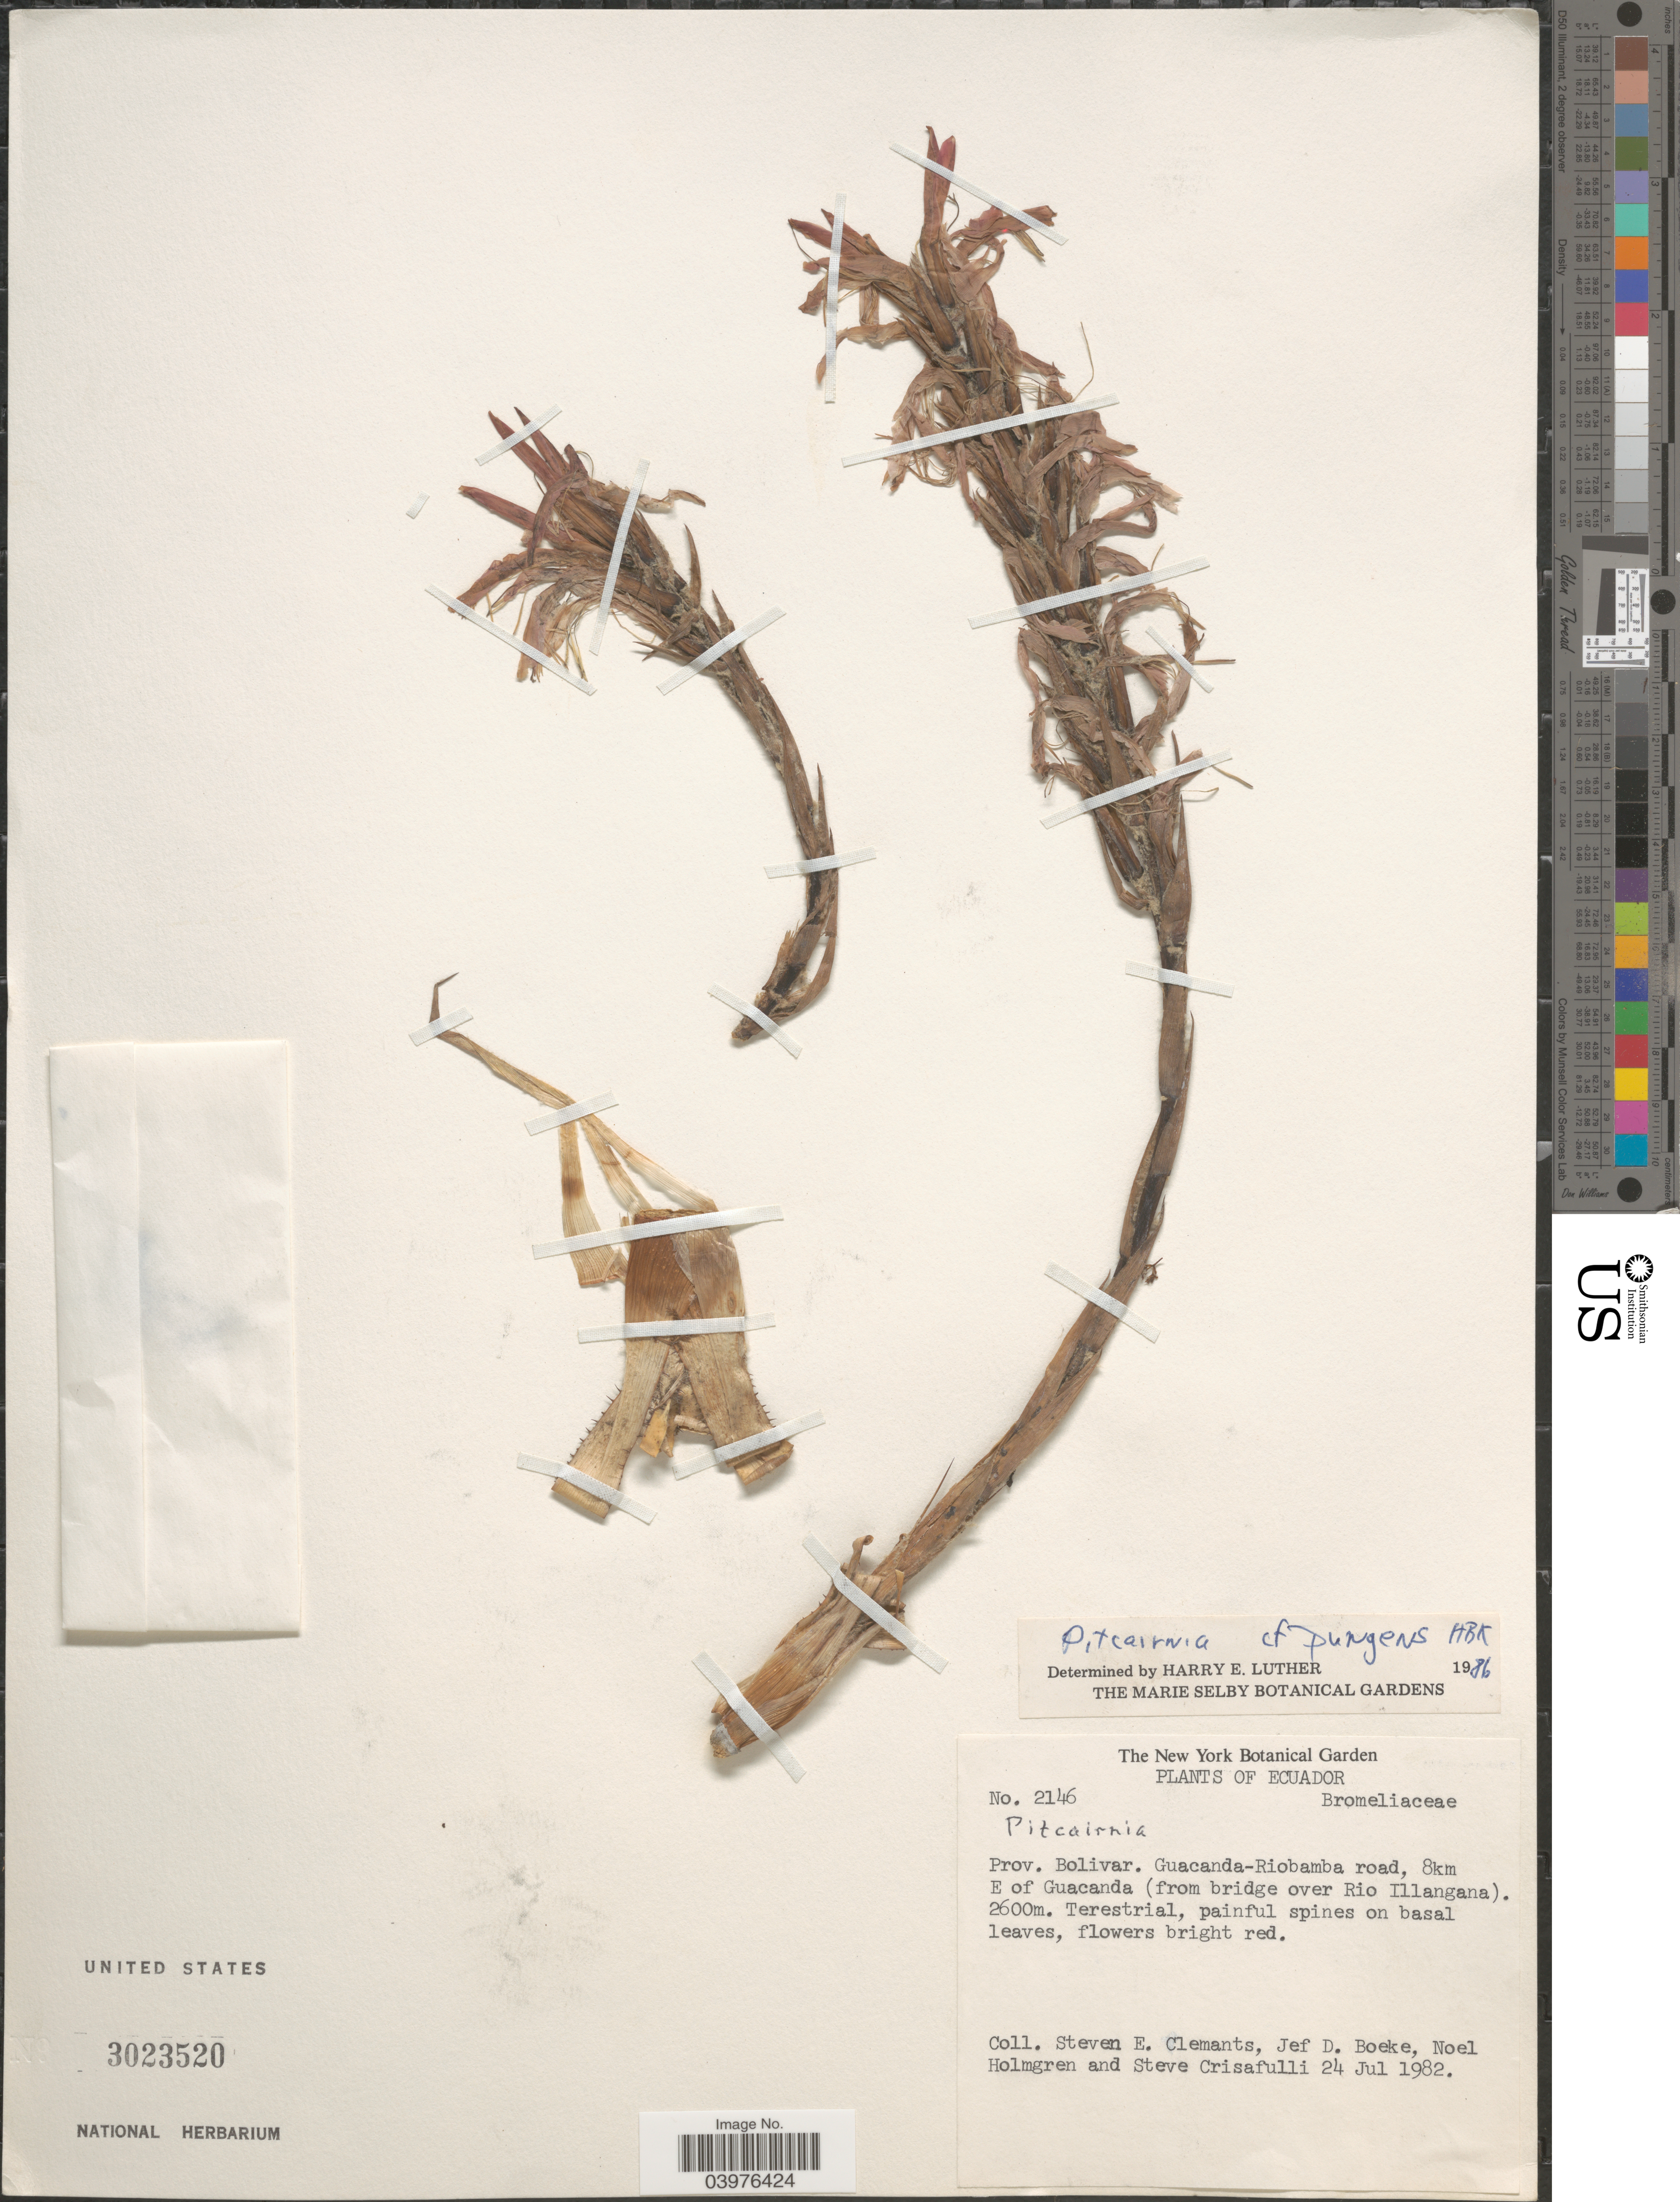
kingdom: Plantae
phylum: Tracheophyta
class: Liliopsida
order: Poales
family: Bromeliaceae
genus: Pitcairnia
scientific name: Pitcairnia pungens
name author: Kunth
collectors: S. Clemants, J. Boeke, N. H. Holmgren & S. Crisafulli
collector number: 2146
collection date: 1982-07-24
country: Ecuador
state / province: Bolívar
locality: Guacanda-Riobamba road, 8km E of Guacanda (from bridge over Rio Illangana).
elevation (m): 2600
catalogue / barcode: US 3023520